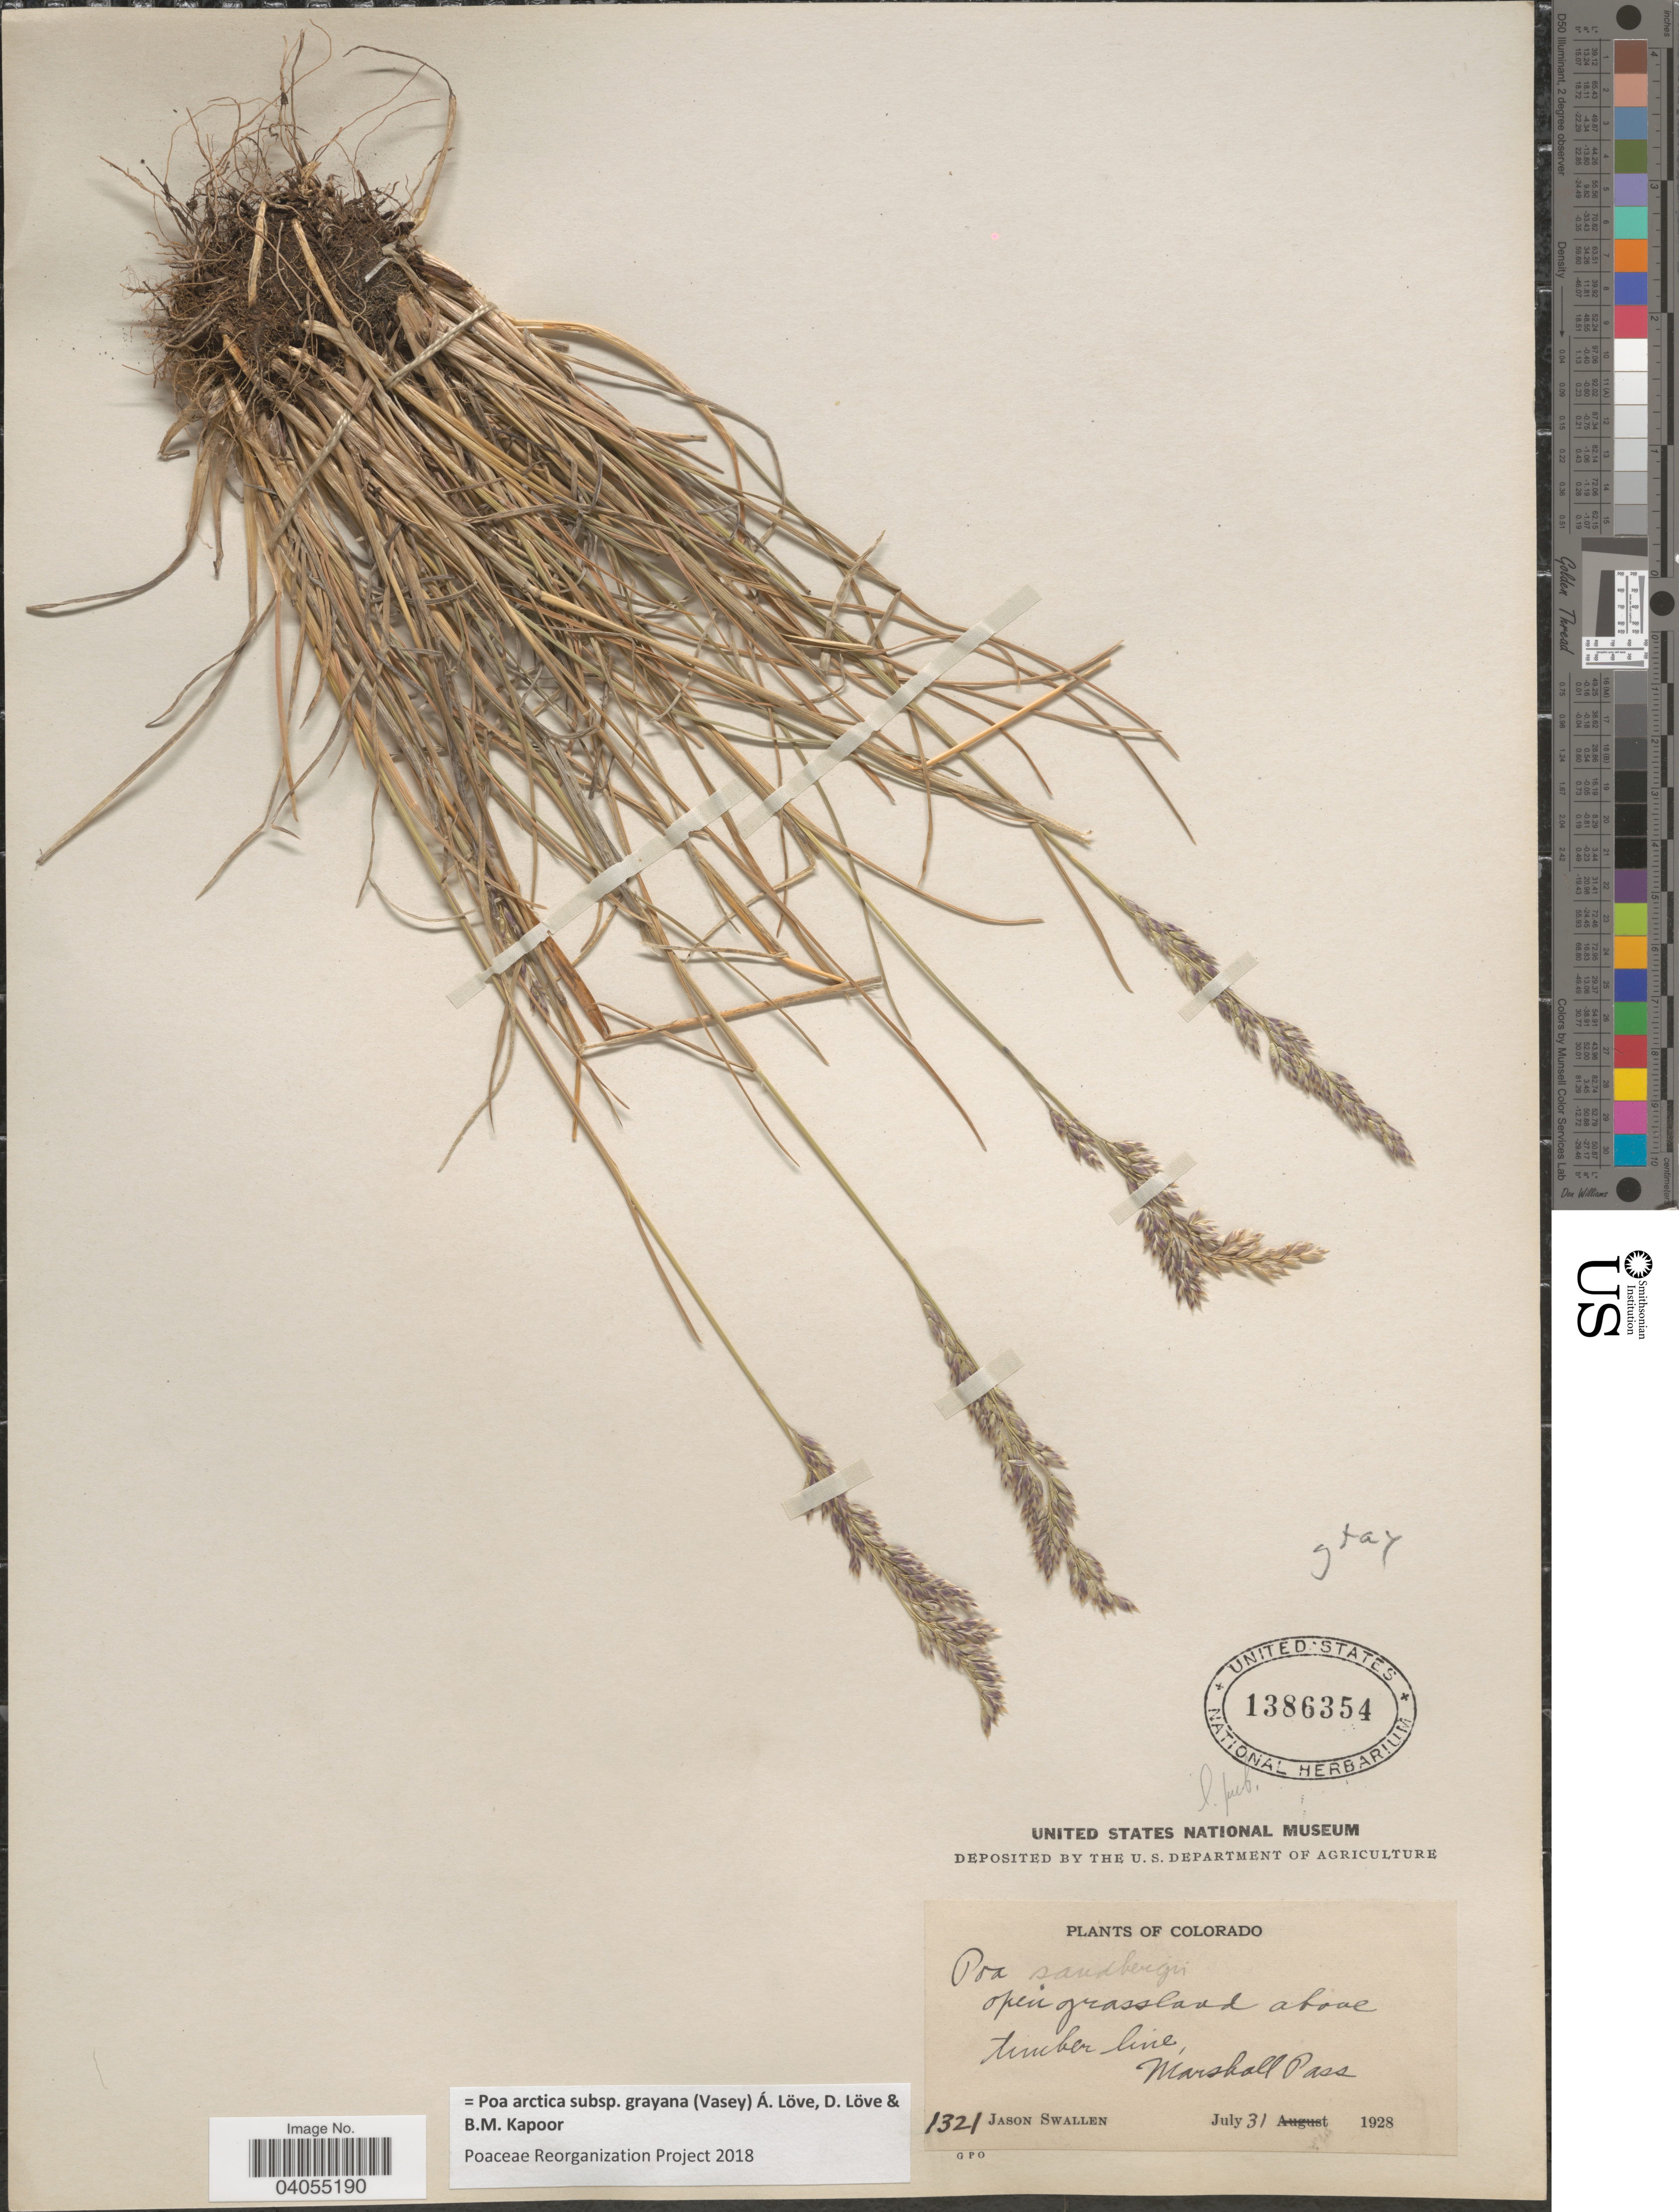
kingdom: Plantae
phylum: Tracheophyta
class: Liliopsida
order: Poales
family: Poaceae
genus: Poa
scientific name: Poa arctica subsp. grayana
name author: (Vasey) Á. Löve et al.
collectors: J. R. Swallen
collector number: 1321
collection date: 1928-07-31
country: United States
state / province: Colorado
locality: Open grassland above timberline, Marshall Pass.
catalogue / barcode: US 1386354